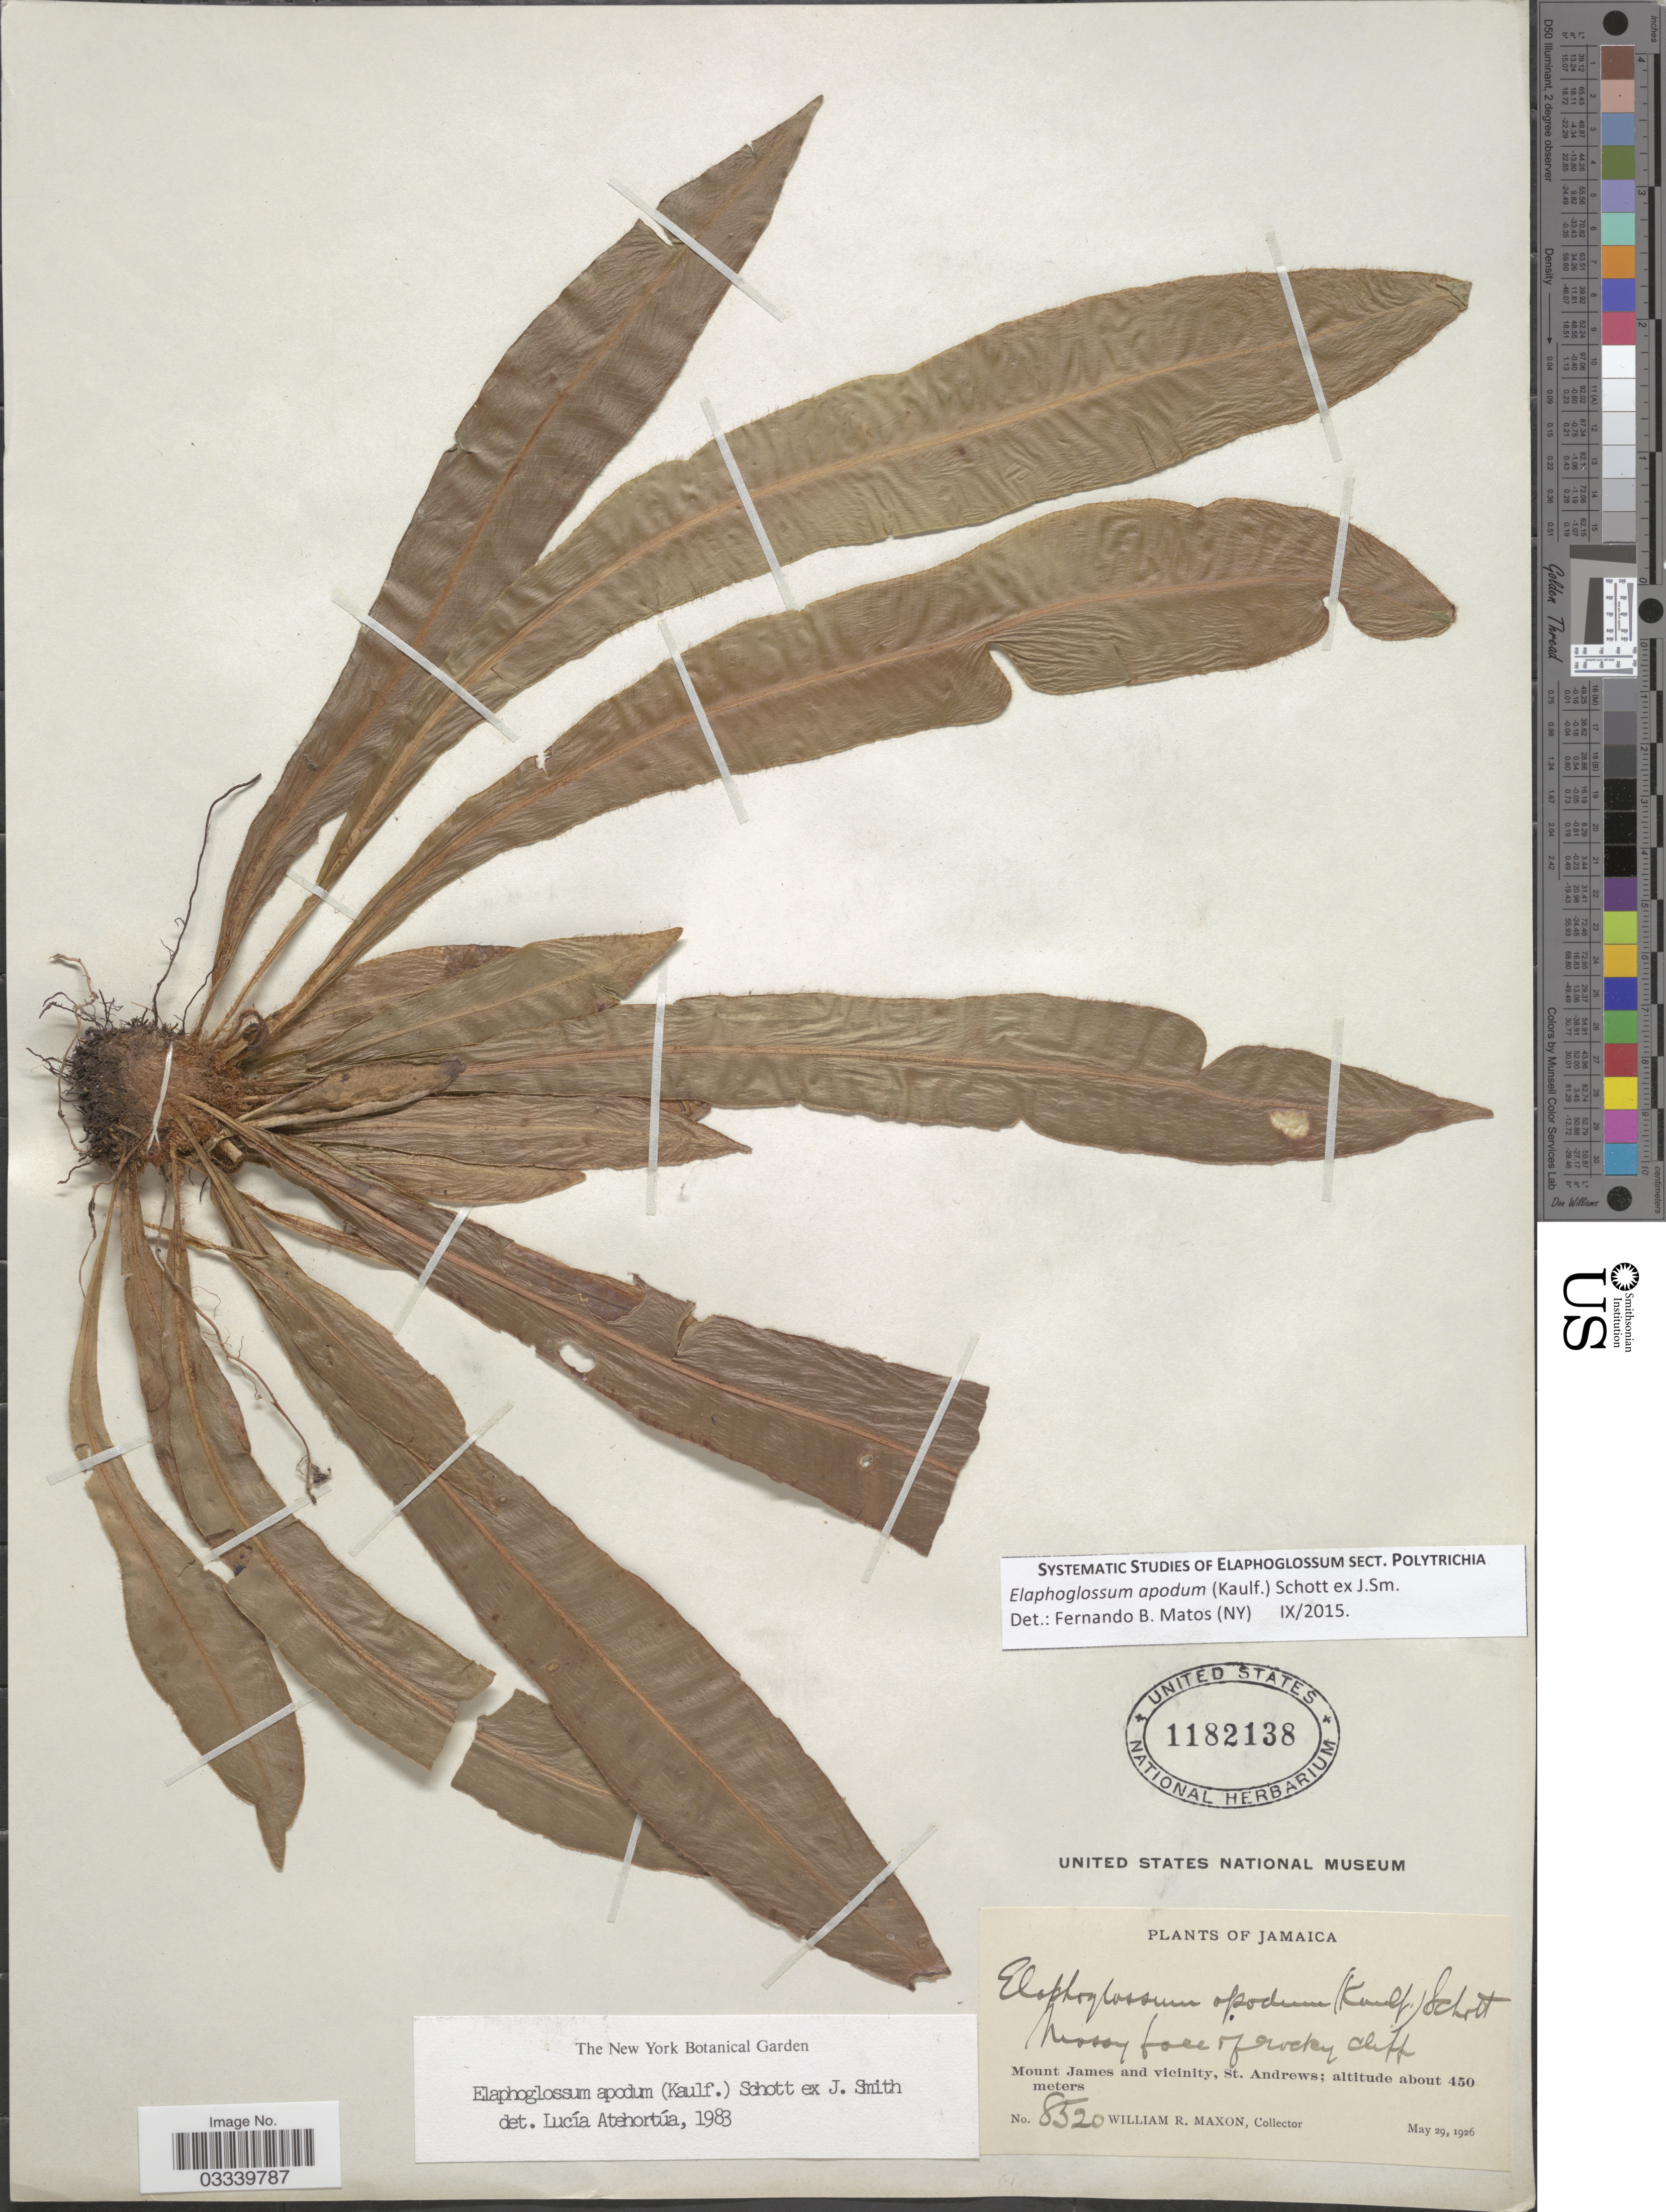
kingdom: Plantae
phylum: Tracheophyta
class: Polypodiopsida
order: Polypodiales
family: Dryopteridaceae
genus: Elaphoglossum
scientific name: Elaphoglossum apodum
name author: (Kaulf.) Schott ex J. Sm.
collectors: W. R. Maxon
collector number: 8520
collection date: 1926-05-29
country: Jamaica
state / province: Saint Andrew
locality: Mount James and vicinity, St. Andrews.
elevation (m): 450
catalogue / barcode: US 1182138